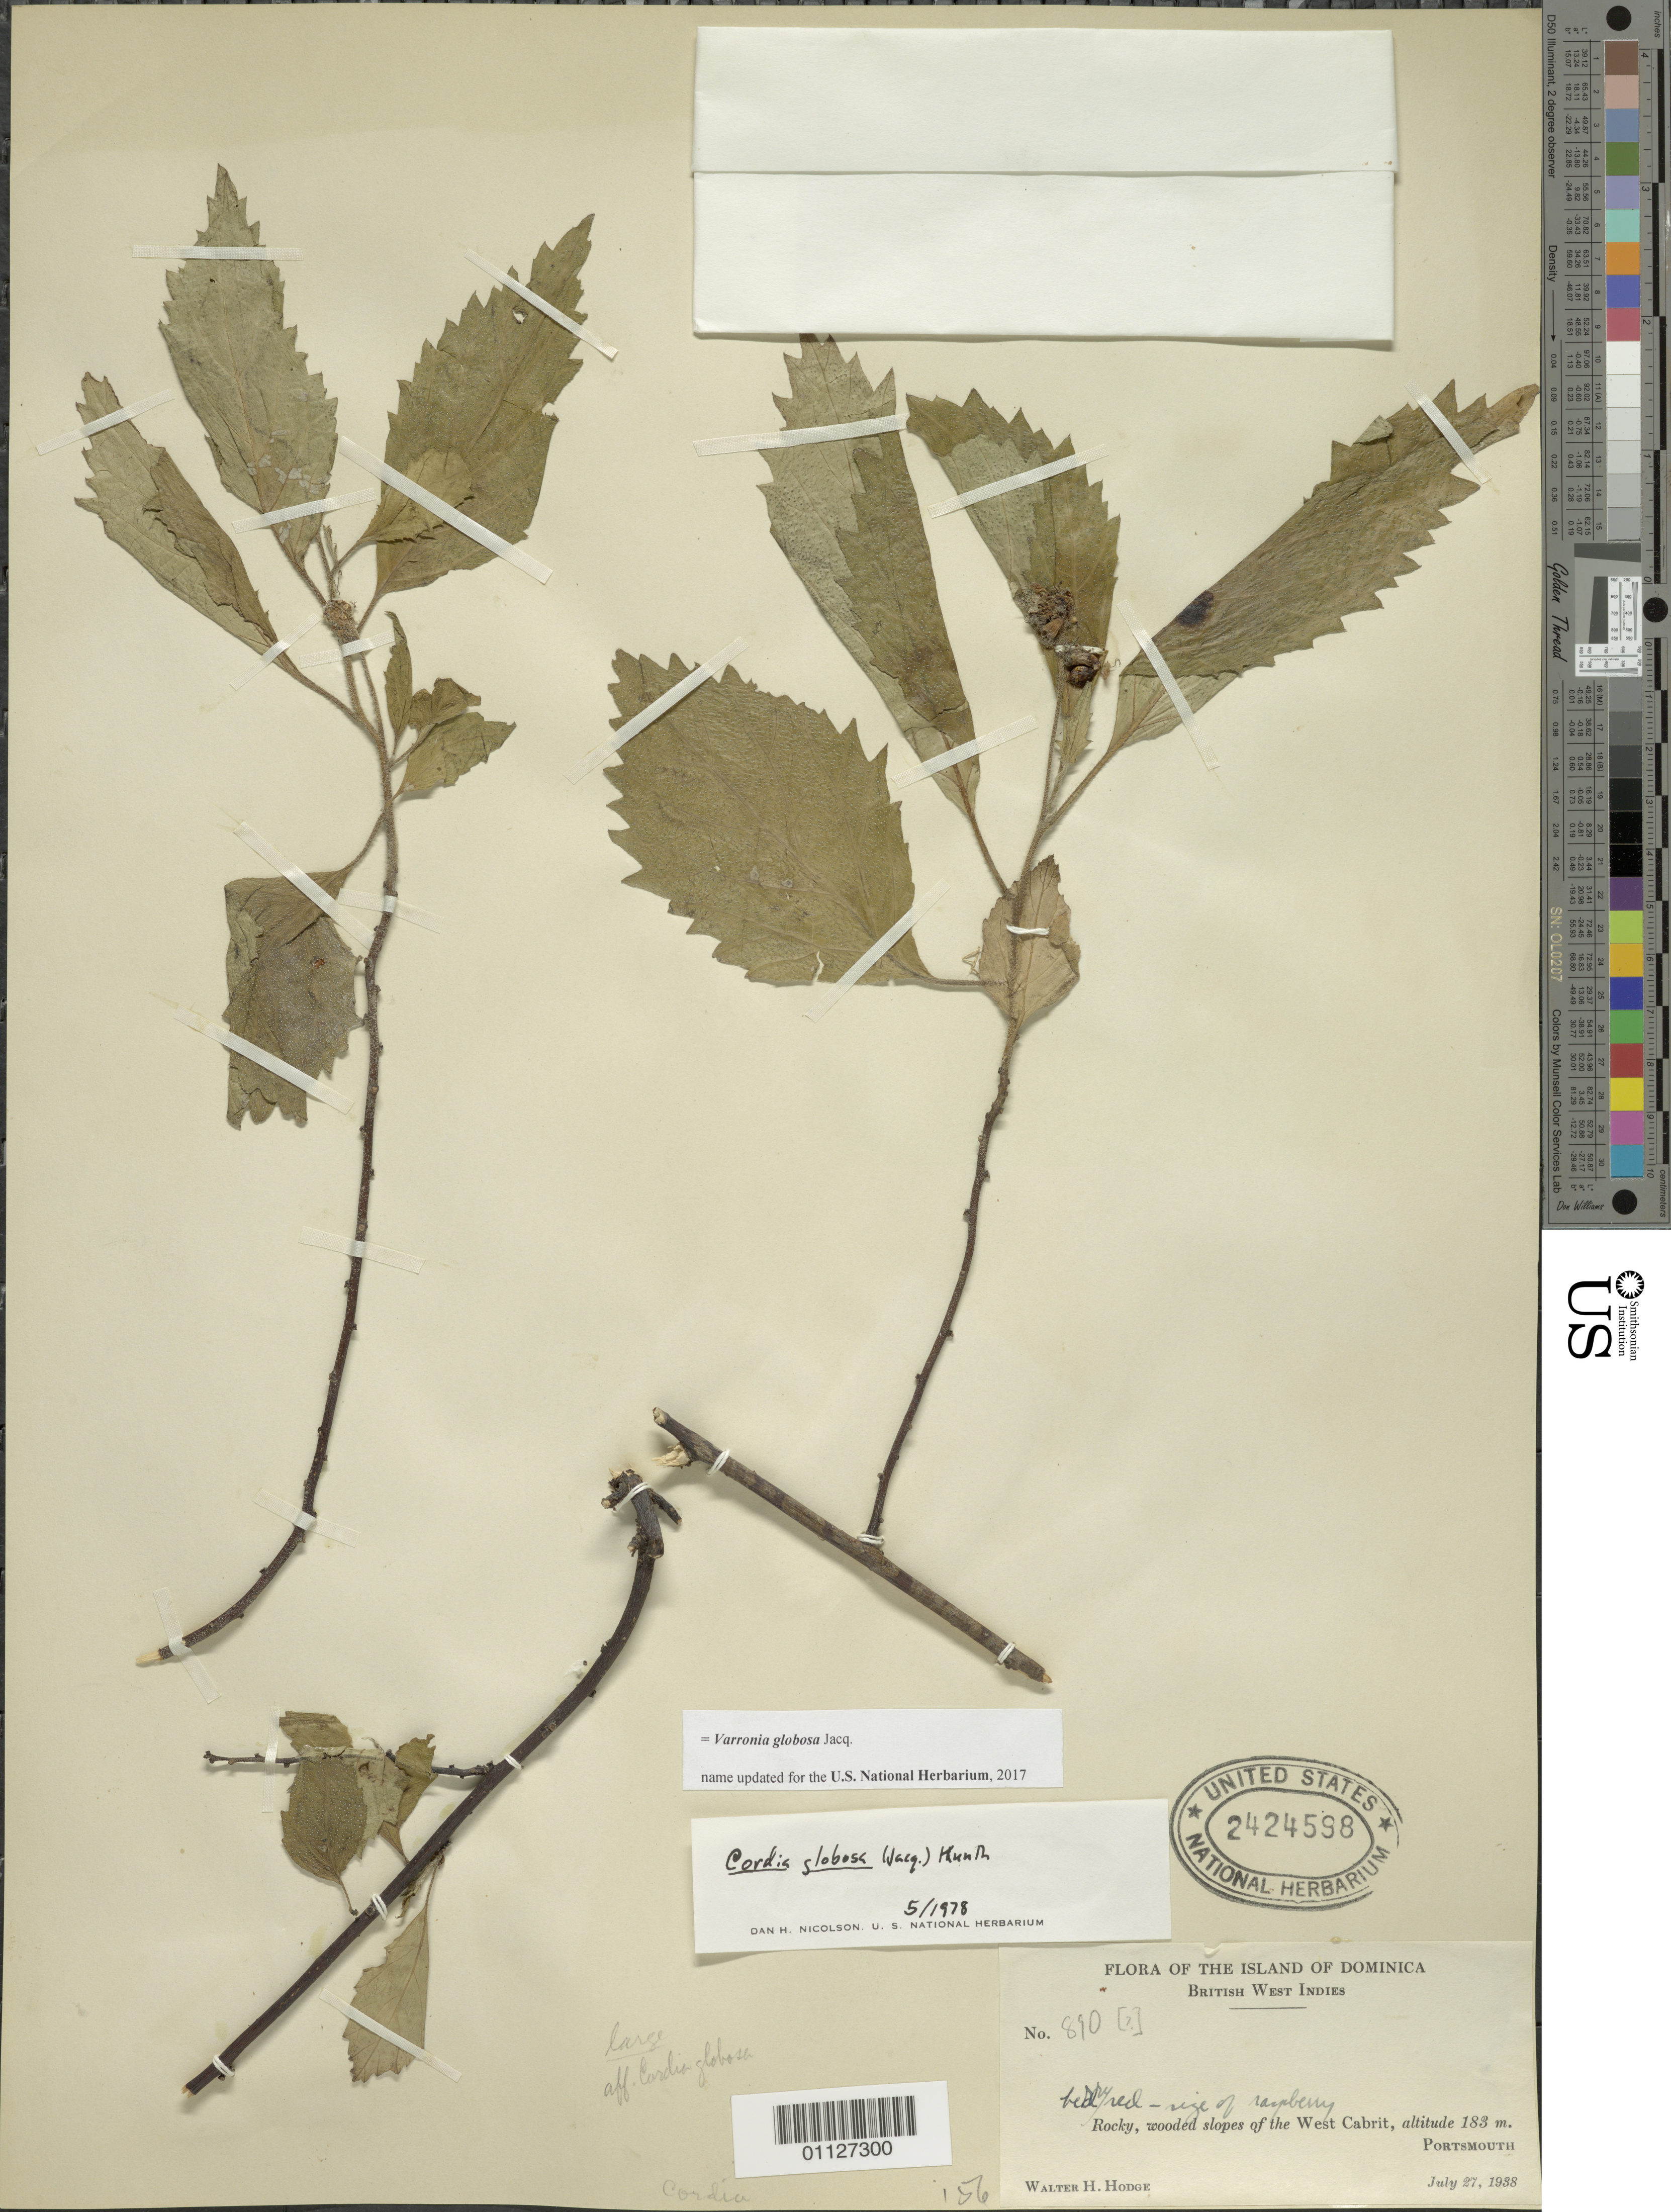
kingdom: Plantae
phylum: Tracheophyta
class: Magnoliopsida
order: Boraginales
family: Cordiaceae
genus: Varronia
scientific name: Varronia globosa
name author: Jacq.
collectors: W. Hodge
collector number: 890 (?)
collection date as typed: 27 Jul 1938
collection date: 1938-07-27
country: Dominica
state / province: St. John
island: Dominica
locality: Slopes of the West Cabrit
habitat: Rocky wooded slopes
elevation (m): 183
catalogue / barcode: US 2424598